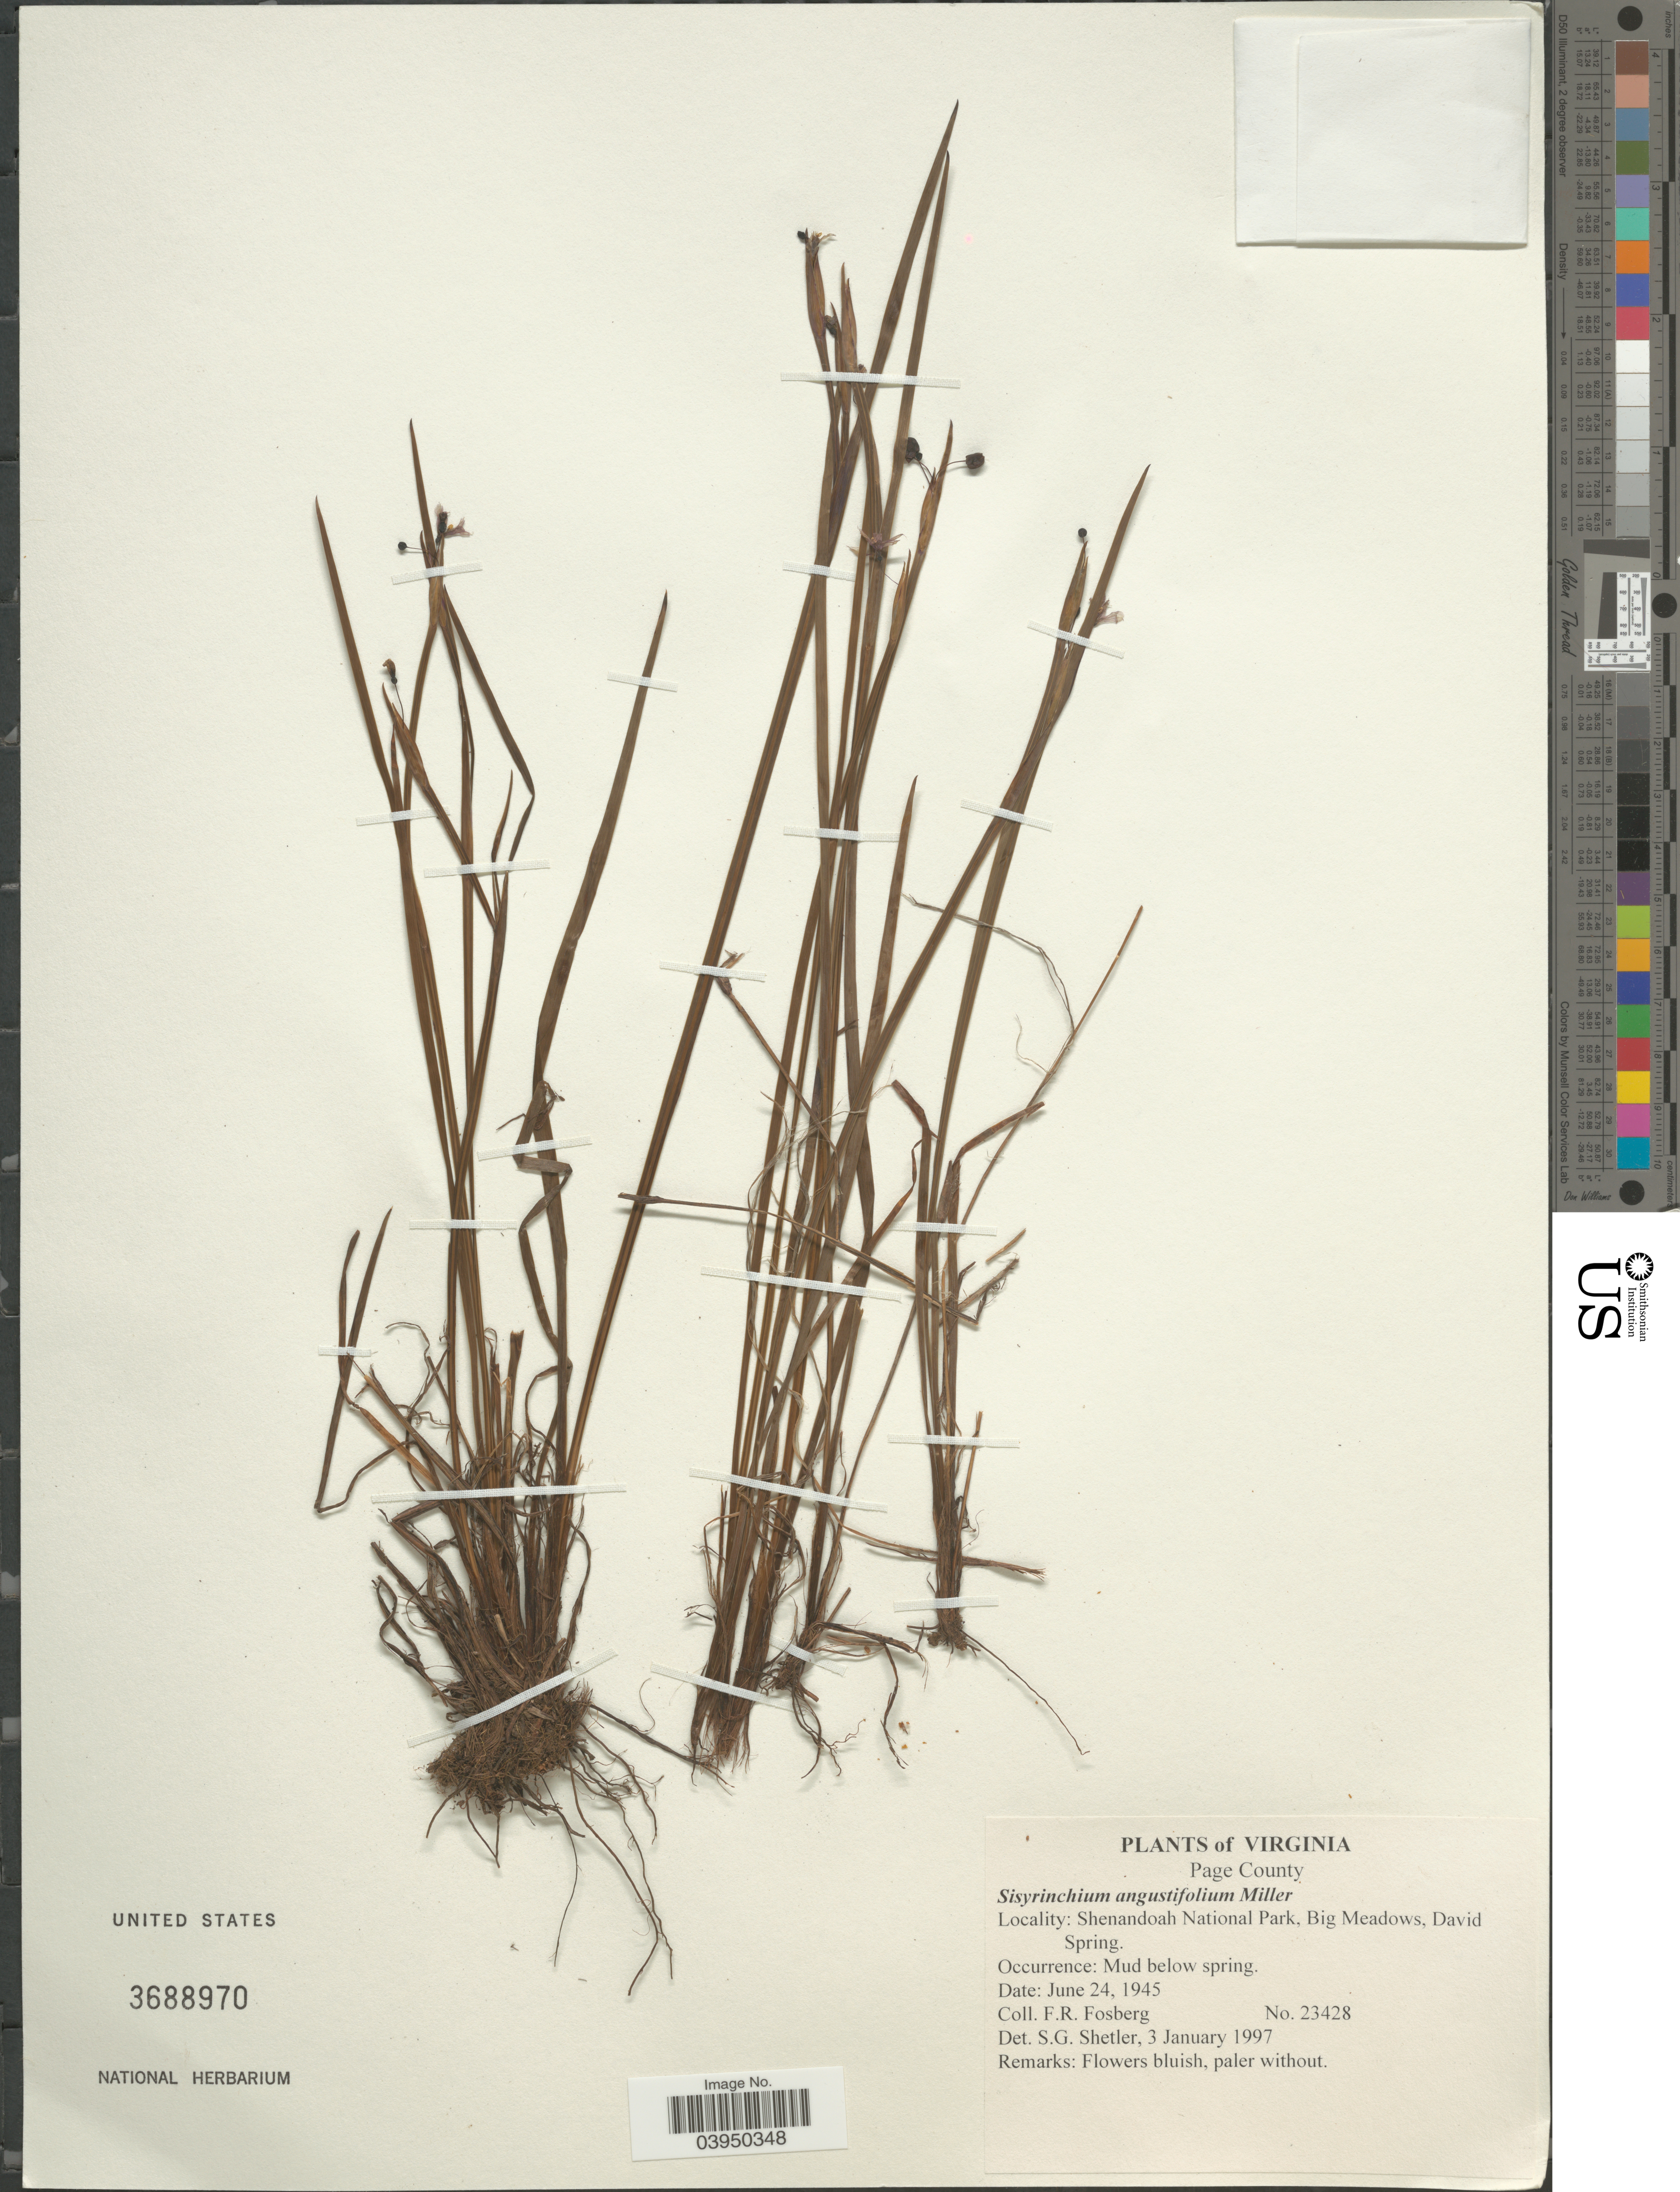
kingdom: Plantae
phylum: Tracheophyta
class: Liliopsida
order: Asparagales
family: Iridaceae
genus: Sisyrinchium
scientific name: Sisyrinchium angustifolium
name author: Mill.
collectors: F. R. Fosberg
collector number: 23428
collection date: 1945-06-24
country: United States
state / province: Virginia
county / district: Page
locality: Shenandoah National Park, Big Meadows, David Spring.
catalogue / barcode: US 3688970